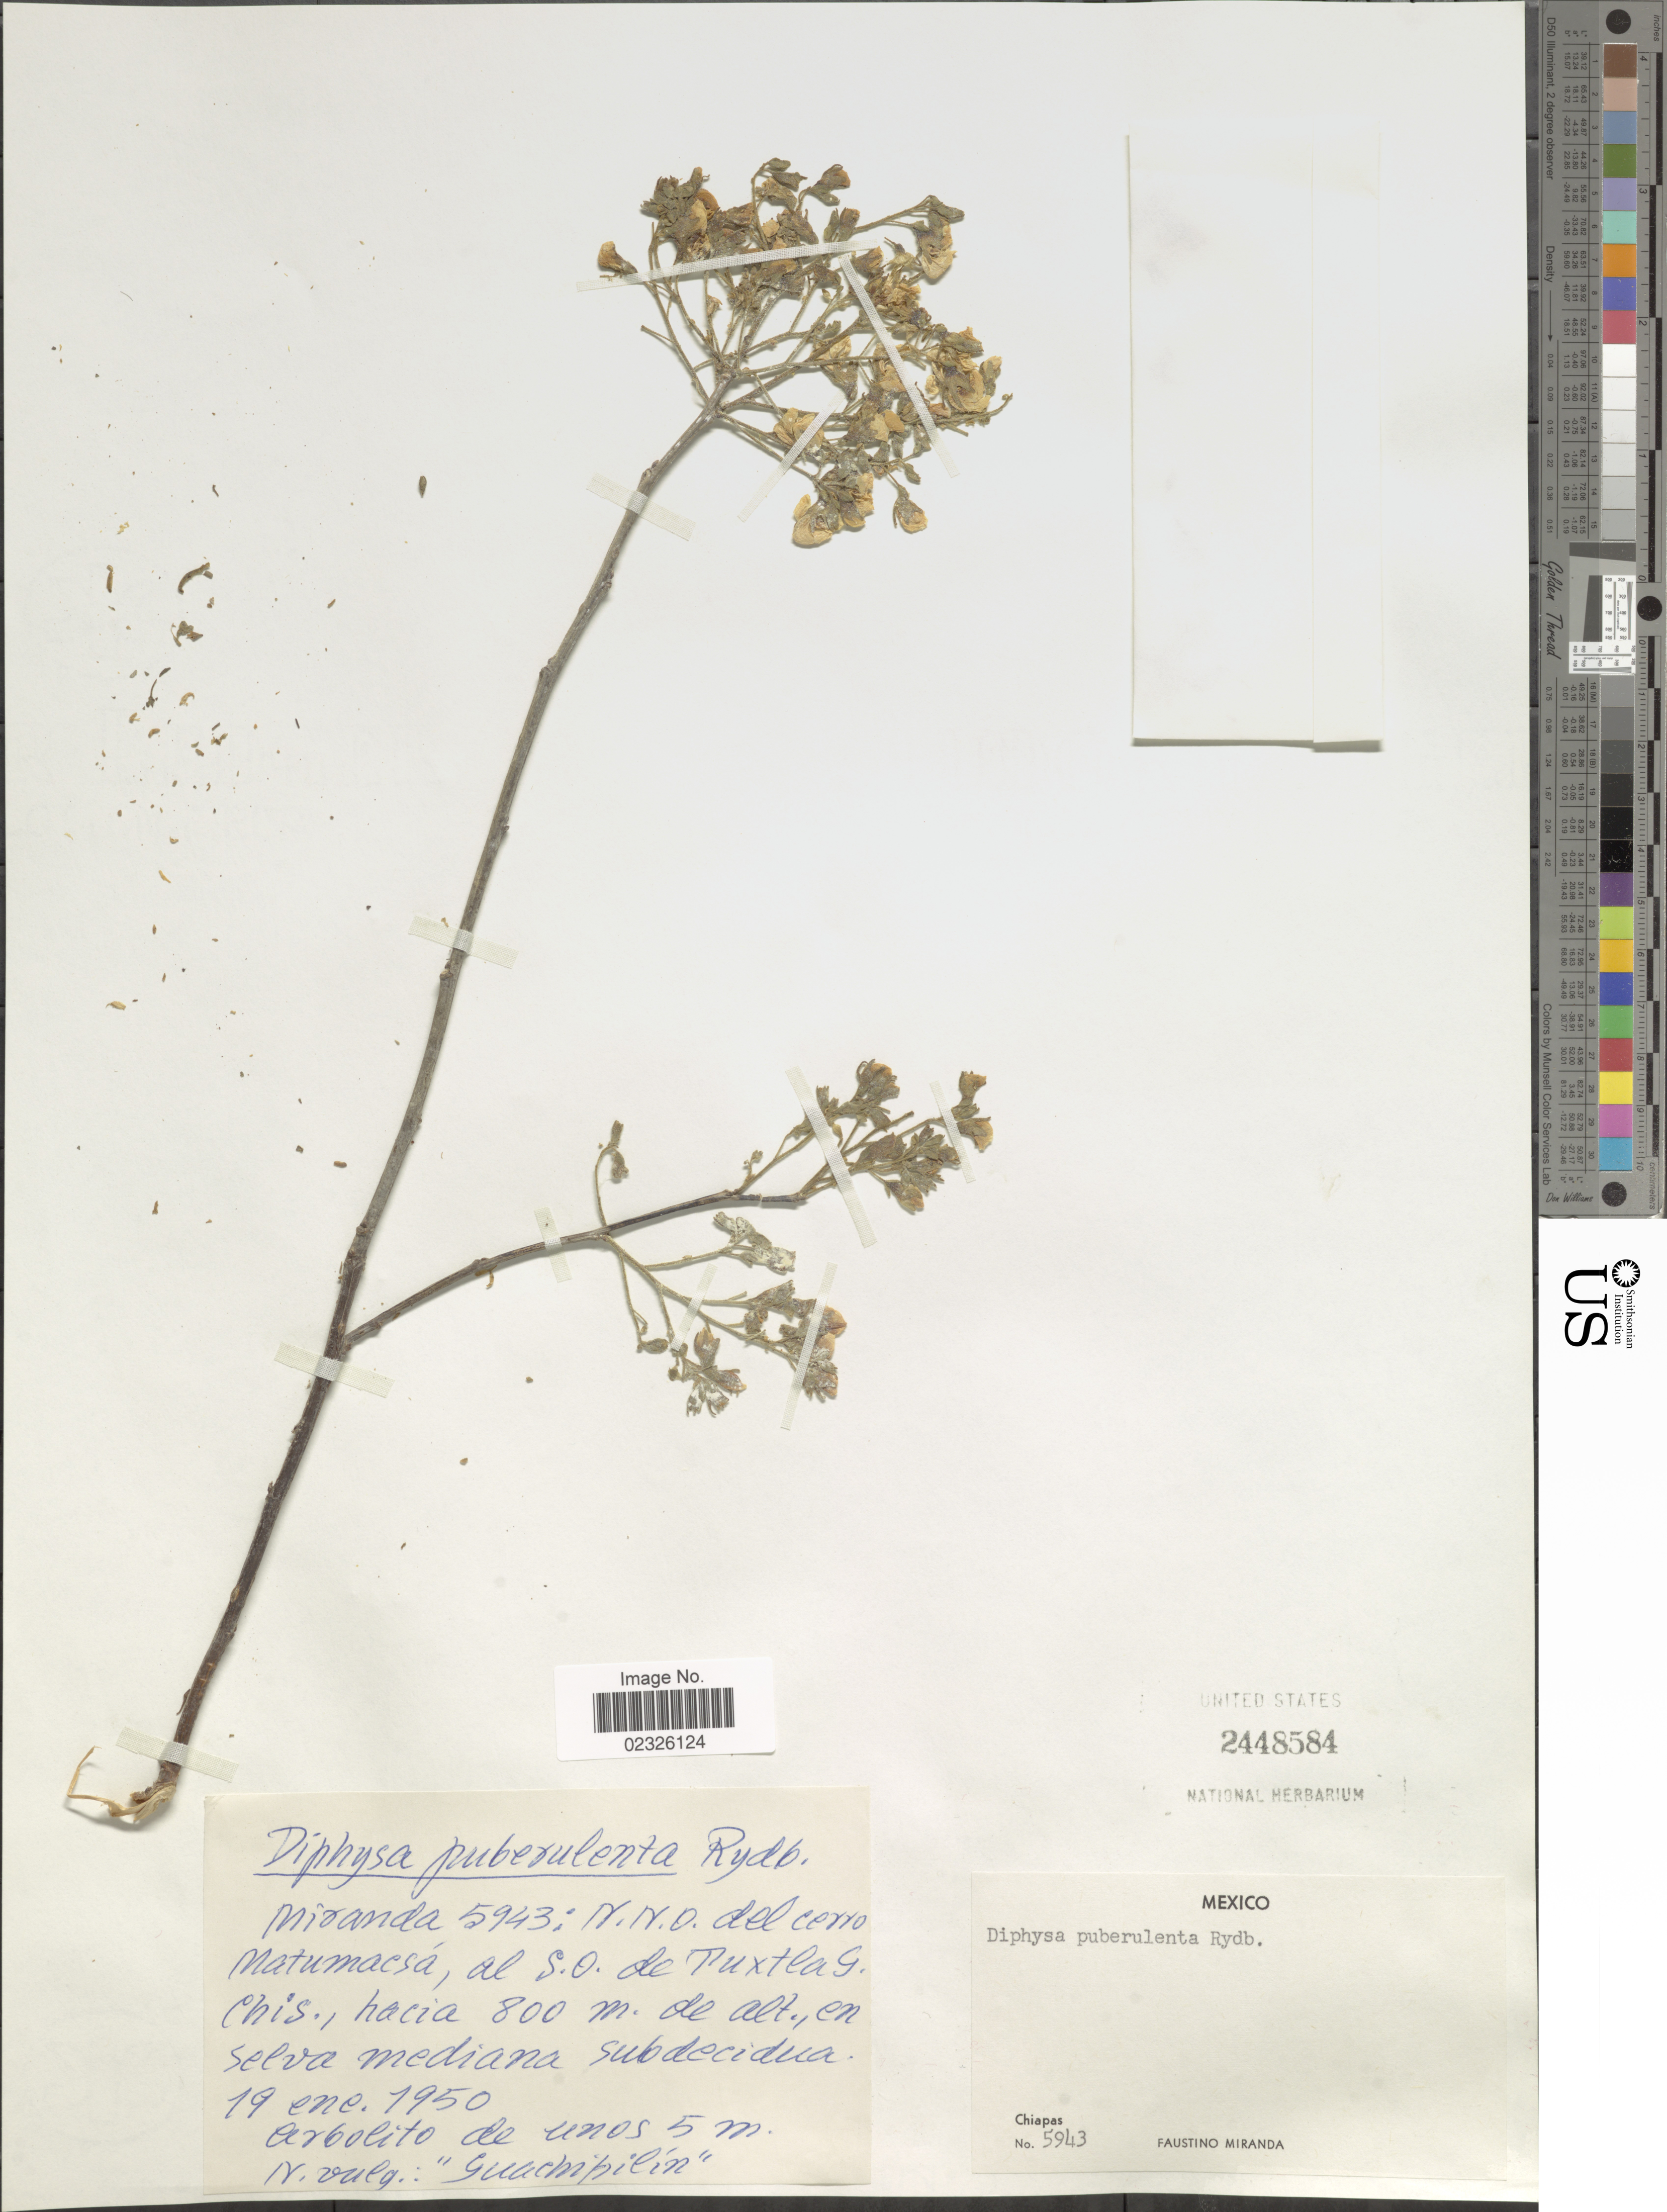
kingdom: Plantae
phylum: Tracheophyta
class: Magnoliopsida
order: Fabales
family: Fabaceae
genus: Diphysa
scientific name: Diphysa puberulenta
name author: Rydb.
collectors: F. Miranda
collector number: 5943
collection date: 1950-01-19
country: Mexico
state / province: Chiapas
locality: N.N. O. del cerro Matumacsa, al S.O de Tuxtla G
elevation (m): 800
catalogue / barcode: US 2448584